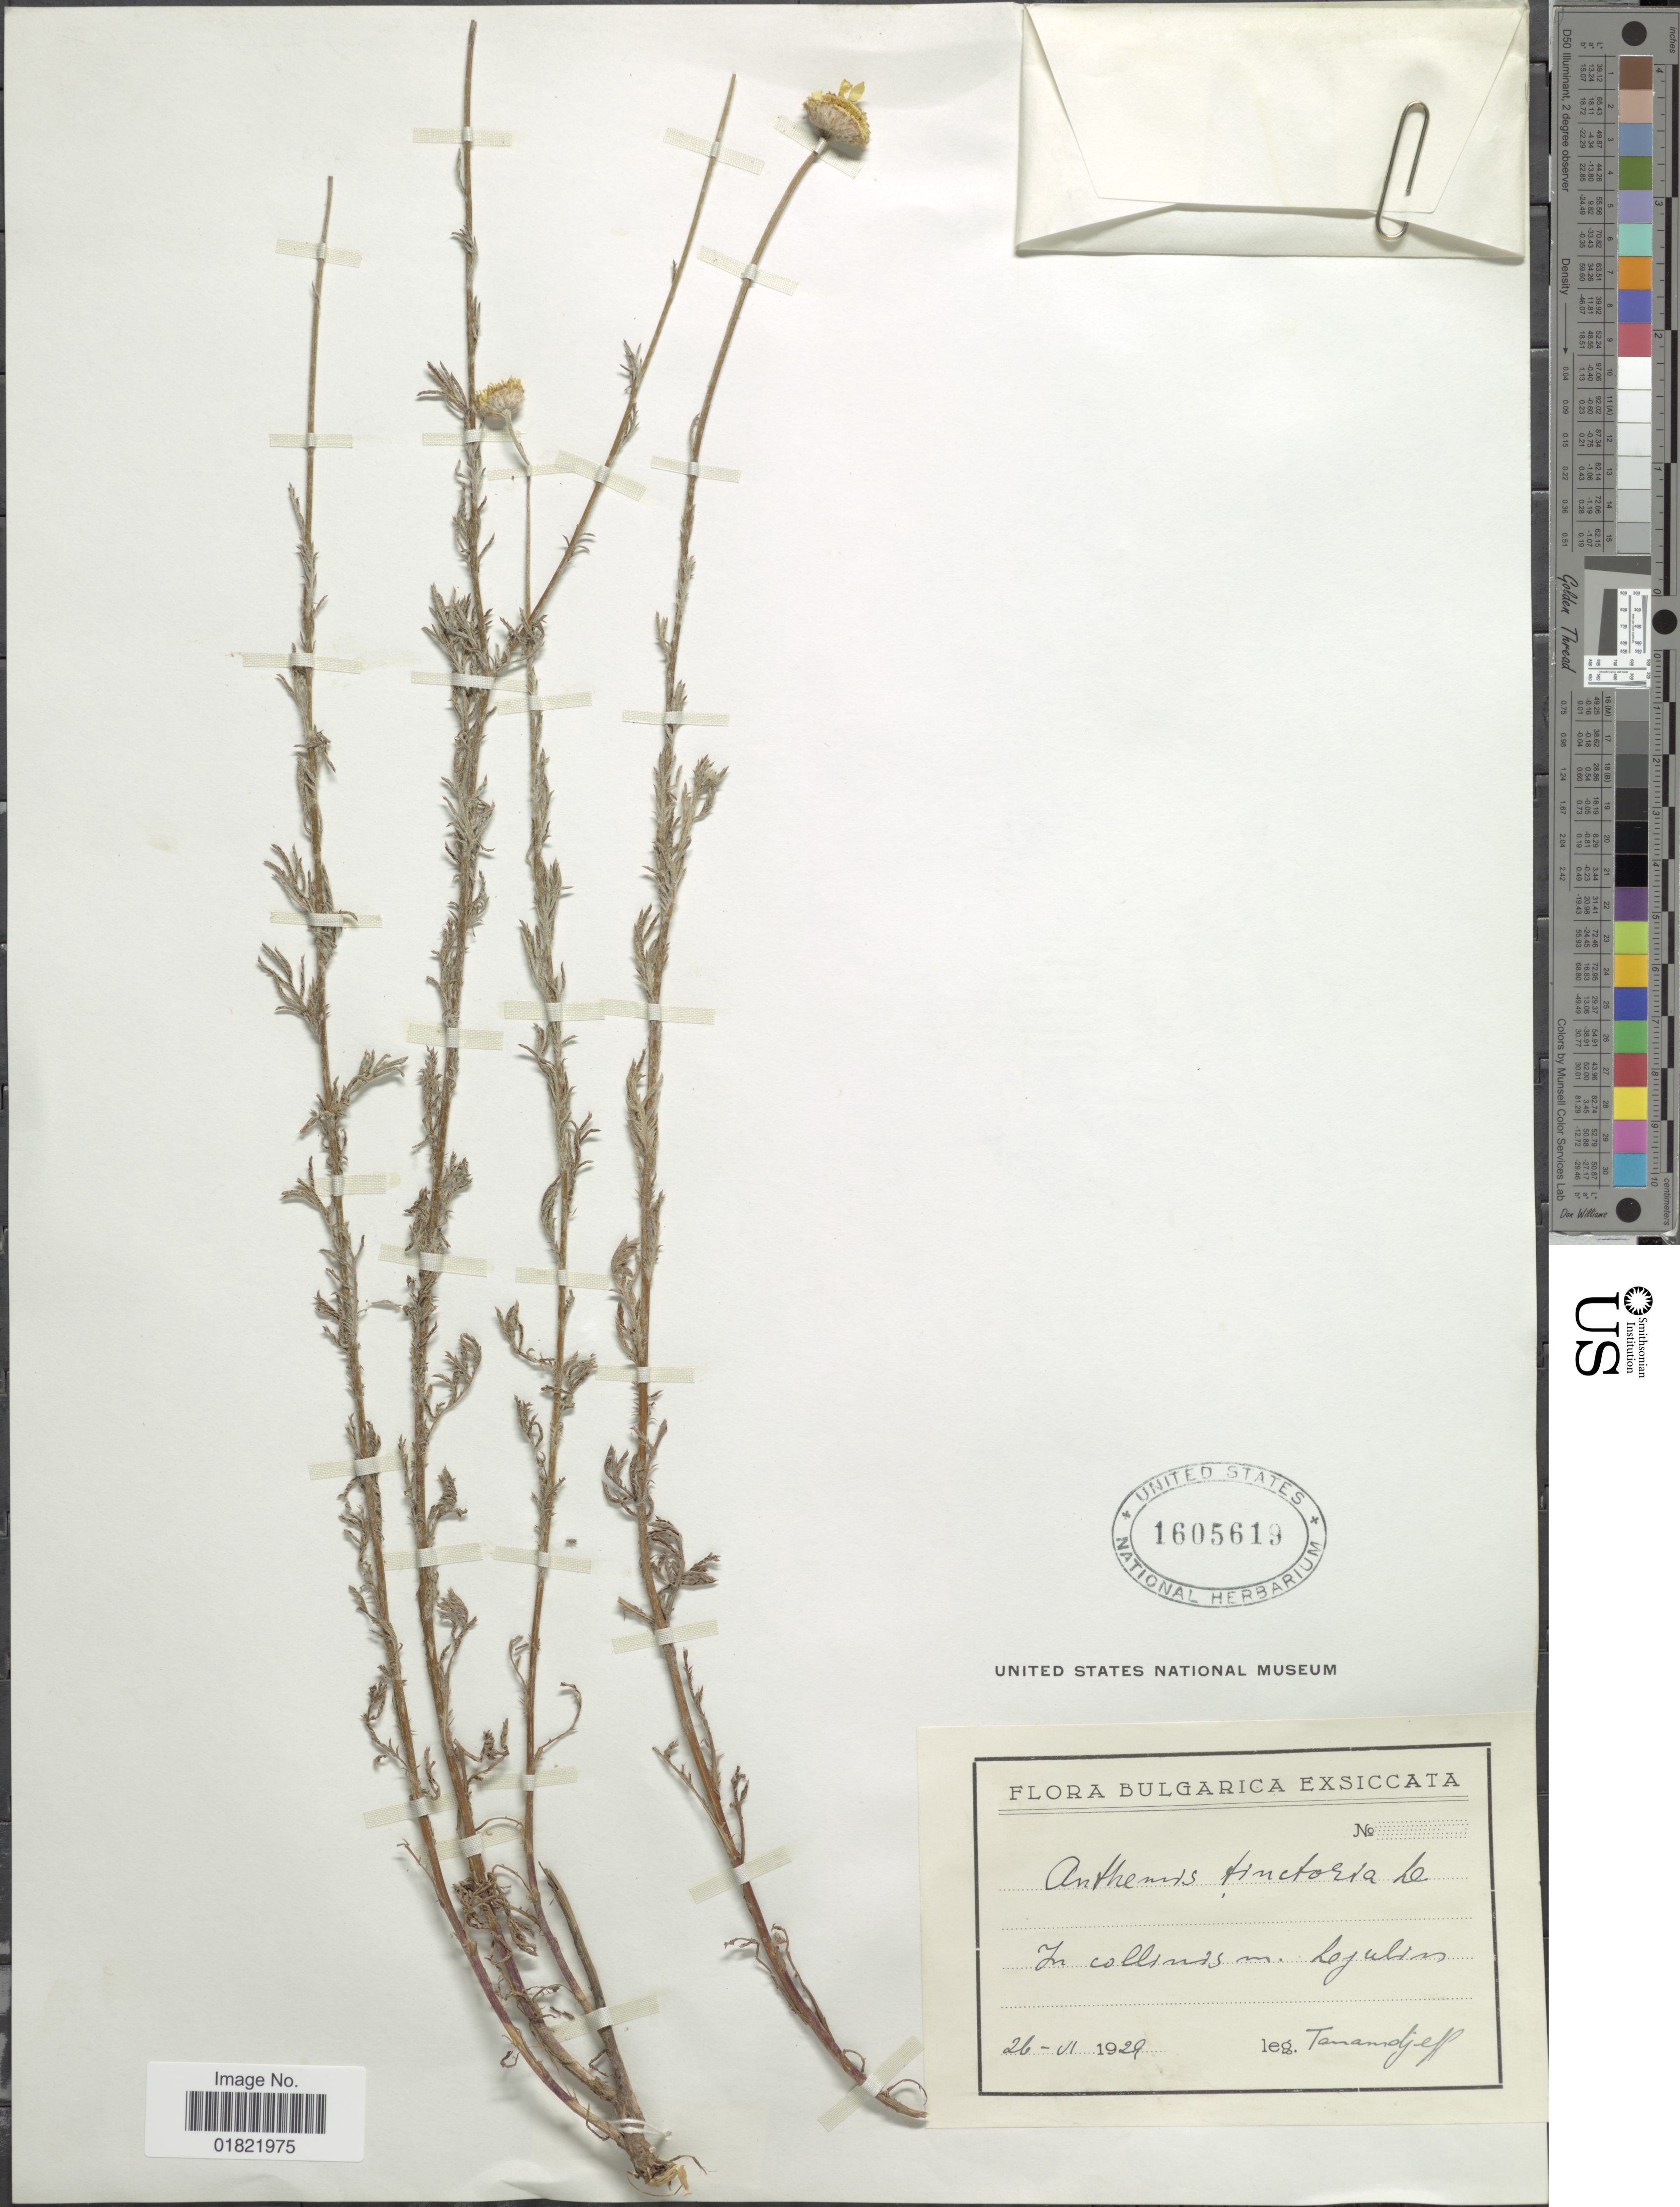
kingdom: Plantae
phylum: Tracheophyta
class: Magnoliopsida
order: Asterales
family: Asteraceae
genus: Anthemis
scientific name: Anthemis tinctoria var. pallida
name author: DC.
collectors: -. Tamandjeff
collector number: s.n,.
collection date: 1929-06-26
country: Bulgaria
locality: In collinis m Lejulin [interpreted]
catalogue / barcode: US 1605619